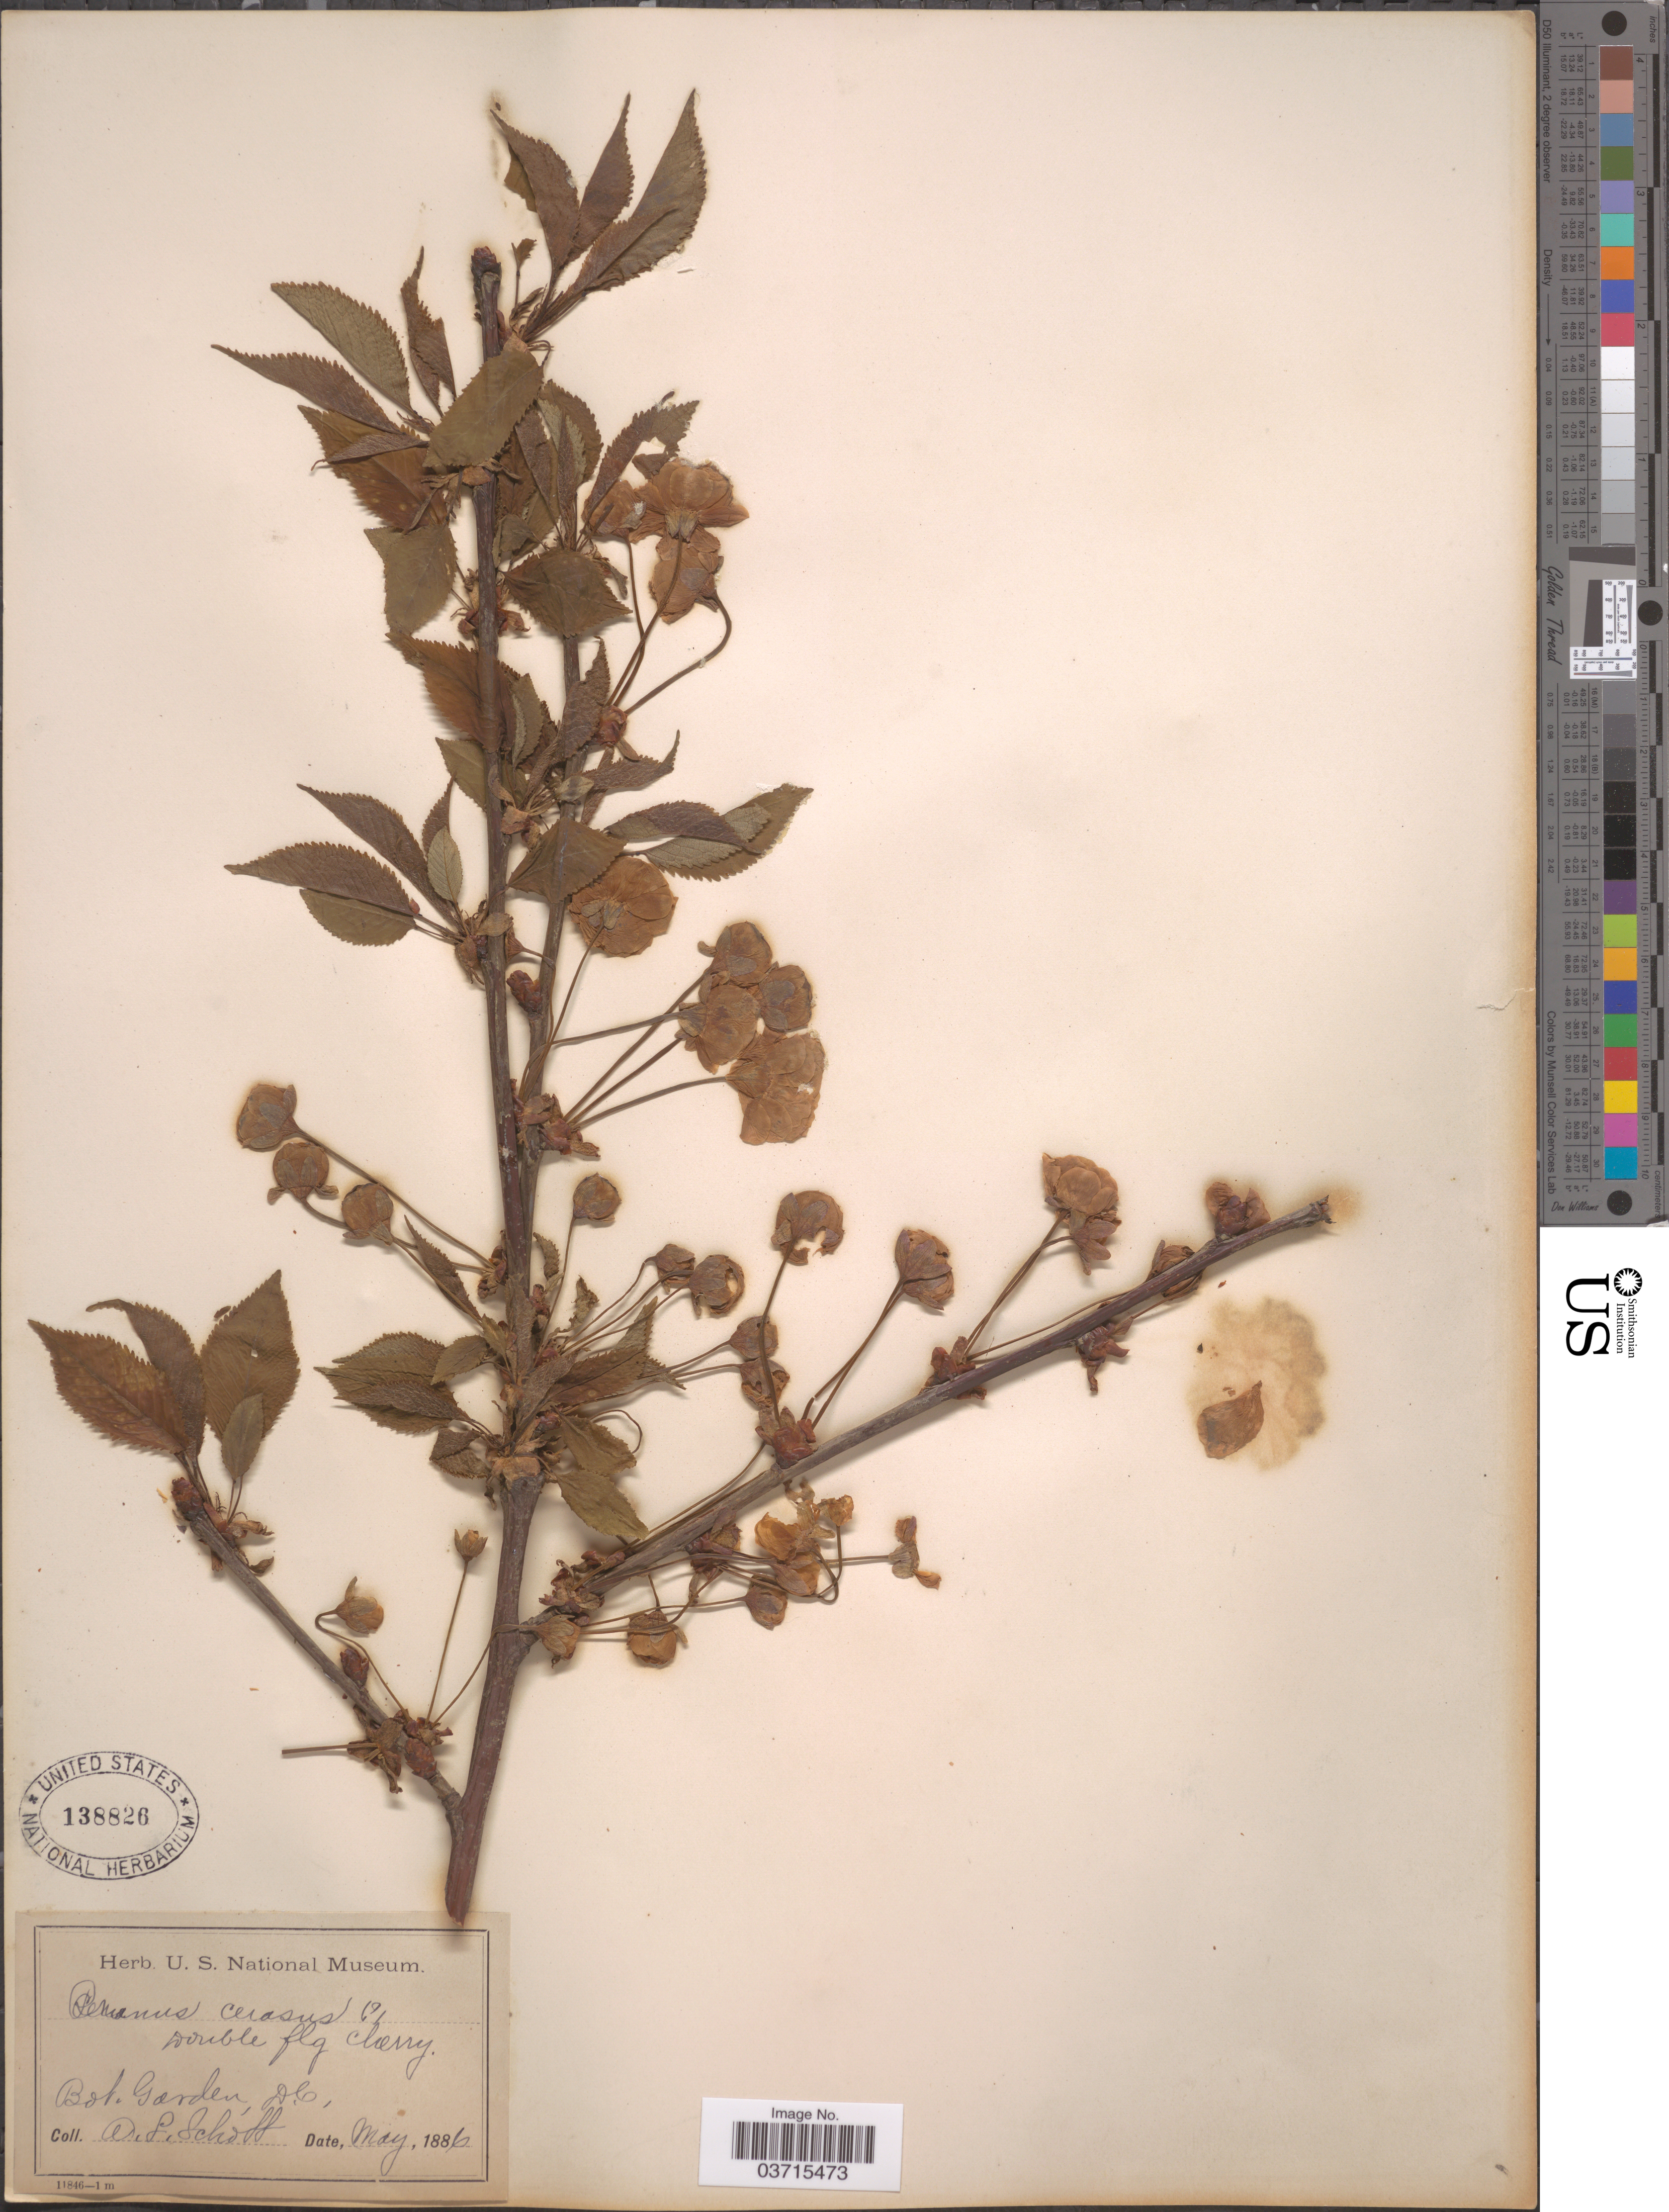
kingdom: Plantae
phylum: Tracheophyta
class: Magnoliopsida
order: Rosales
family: Rosaceae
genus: Prunus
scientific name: Prunus cerasus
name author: L.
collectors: A. S. Schott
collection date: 1886-05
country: United States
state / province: District of Columbia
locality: Bot. Garden, D. C.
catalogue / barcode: US 138826